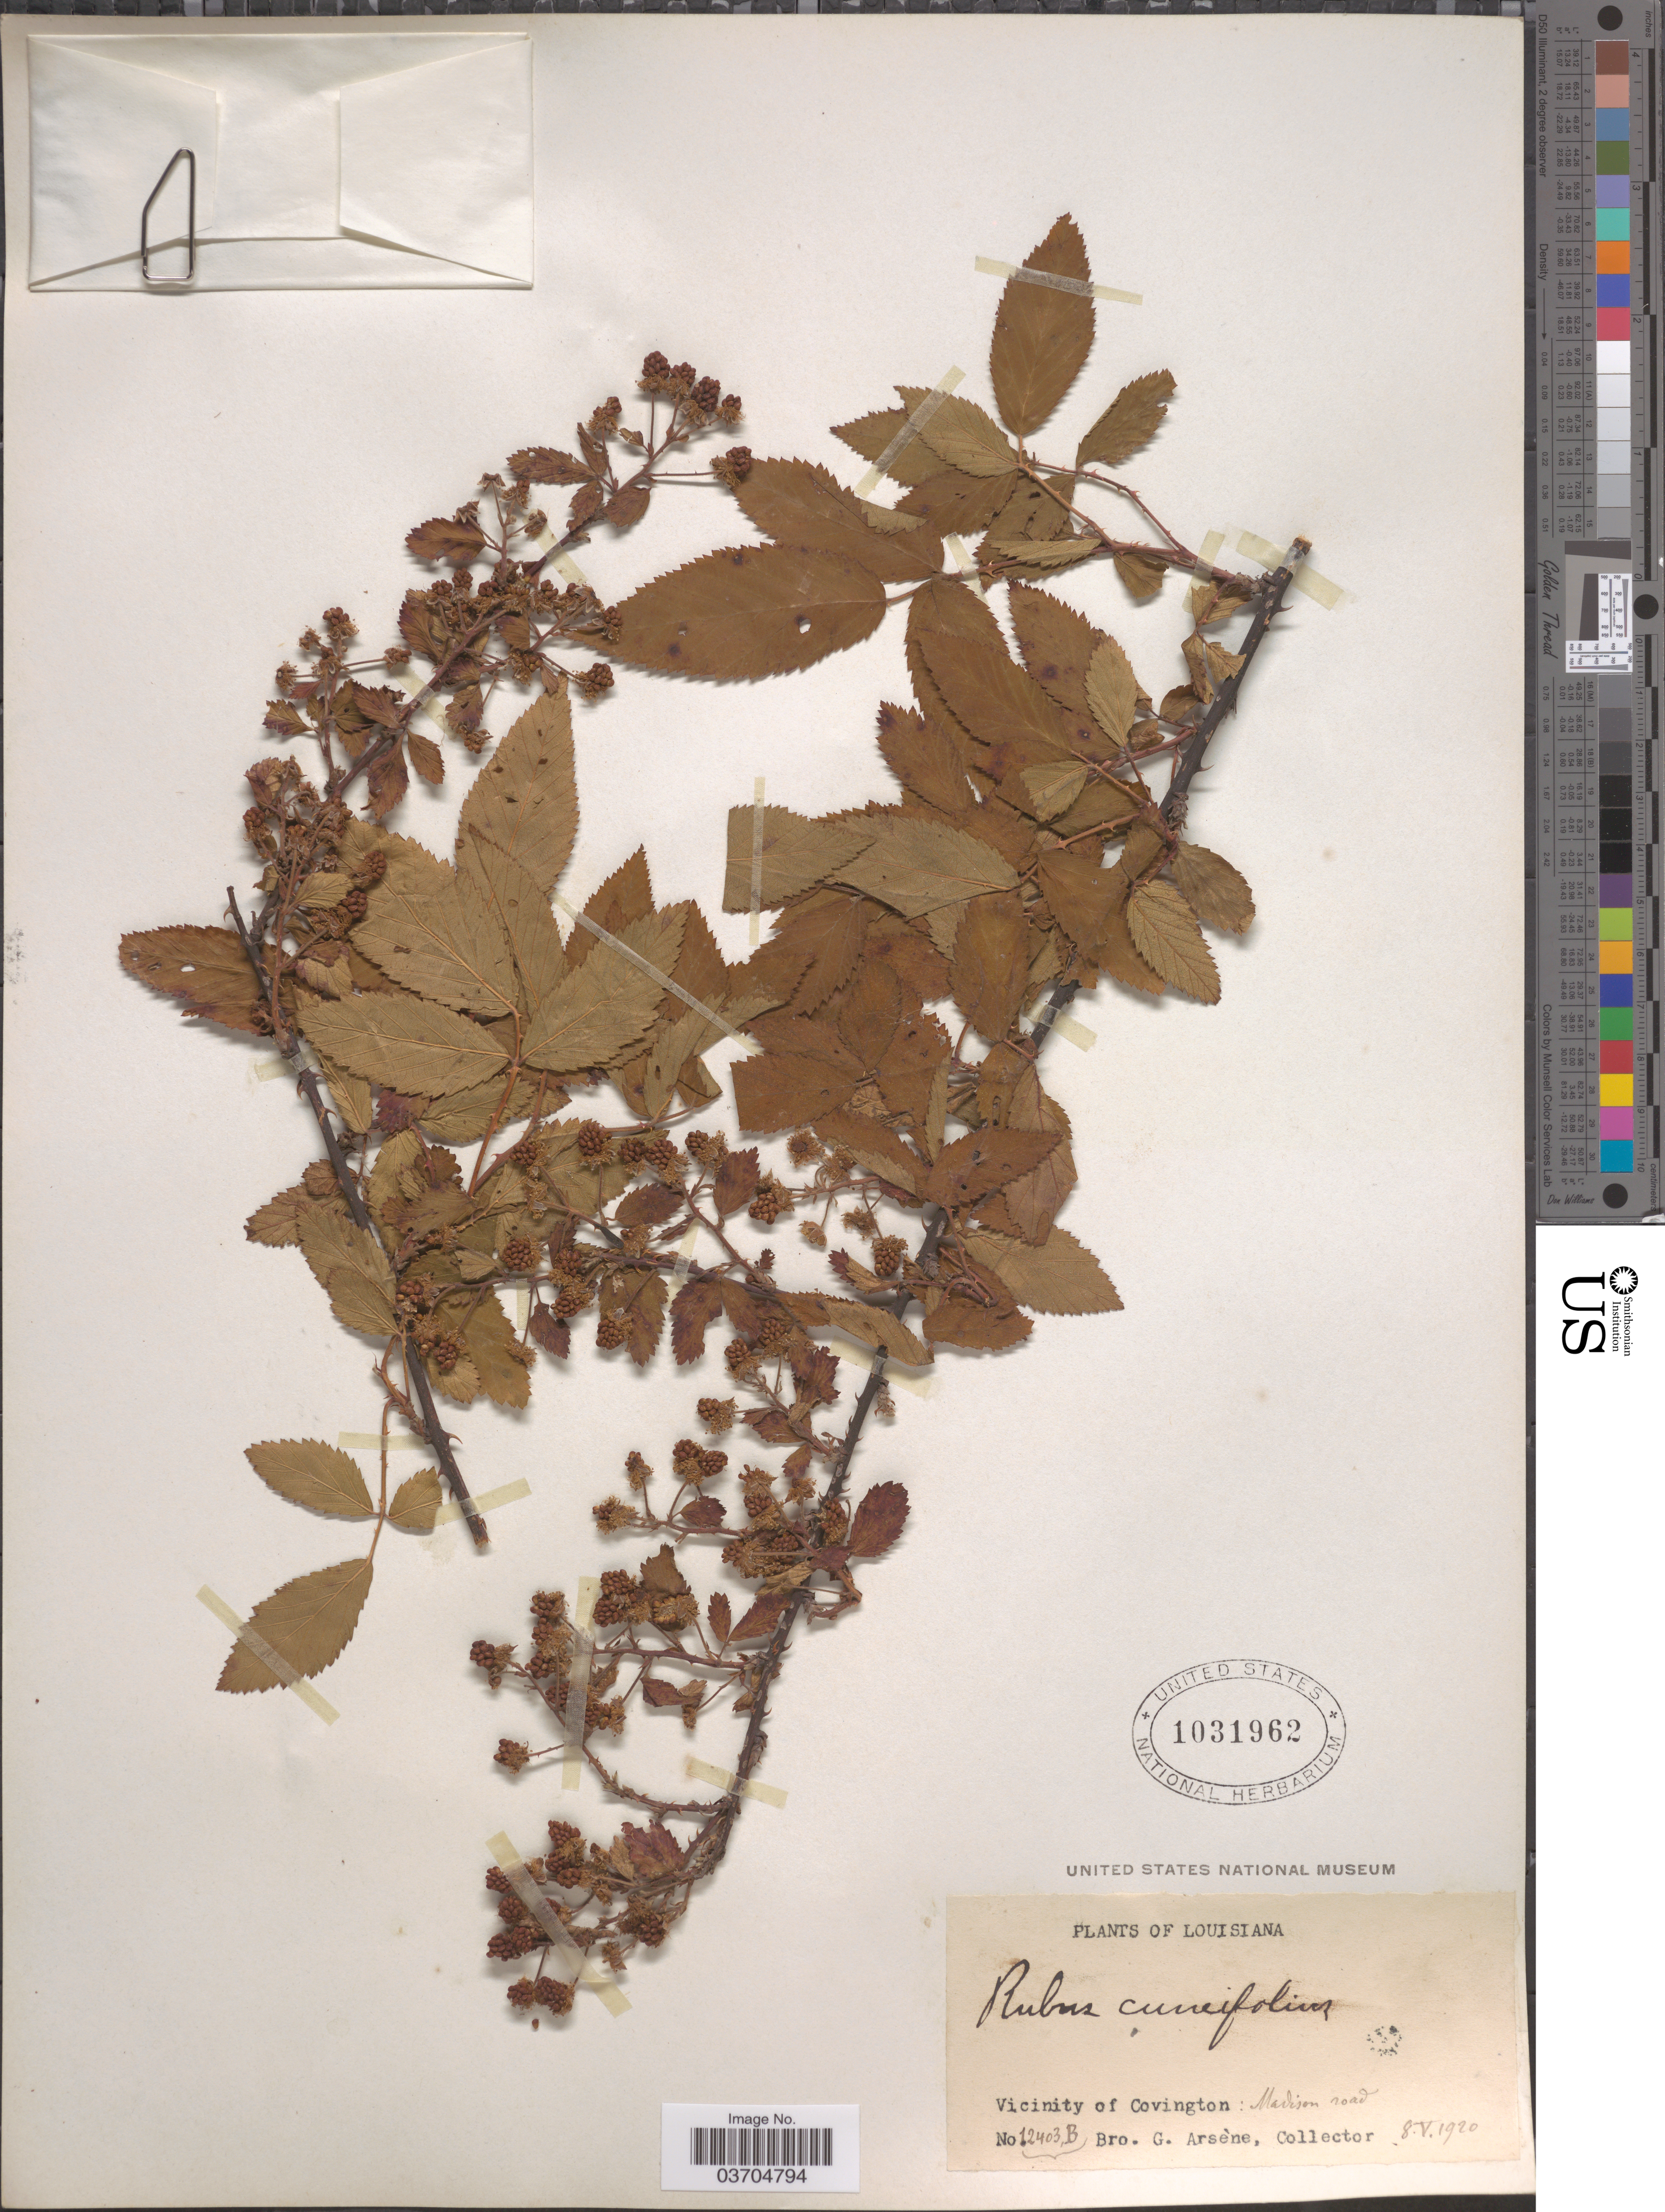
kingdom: Plantae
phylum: Tracheophyta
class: Magnoliopsida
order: Rosales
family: Rosaceae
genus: Rubus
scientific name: Rubus cuneifolius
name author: Pursh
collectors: Bro. G. Arsène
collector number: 12403B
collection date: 1920-05-08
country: United States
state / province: Louisiana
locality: Vicinity of Covington: Madison road.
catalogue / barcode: US 1031962